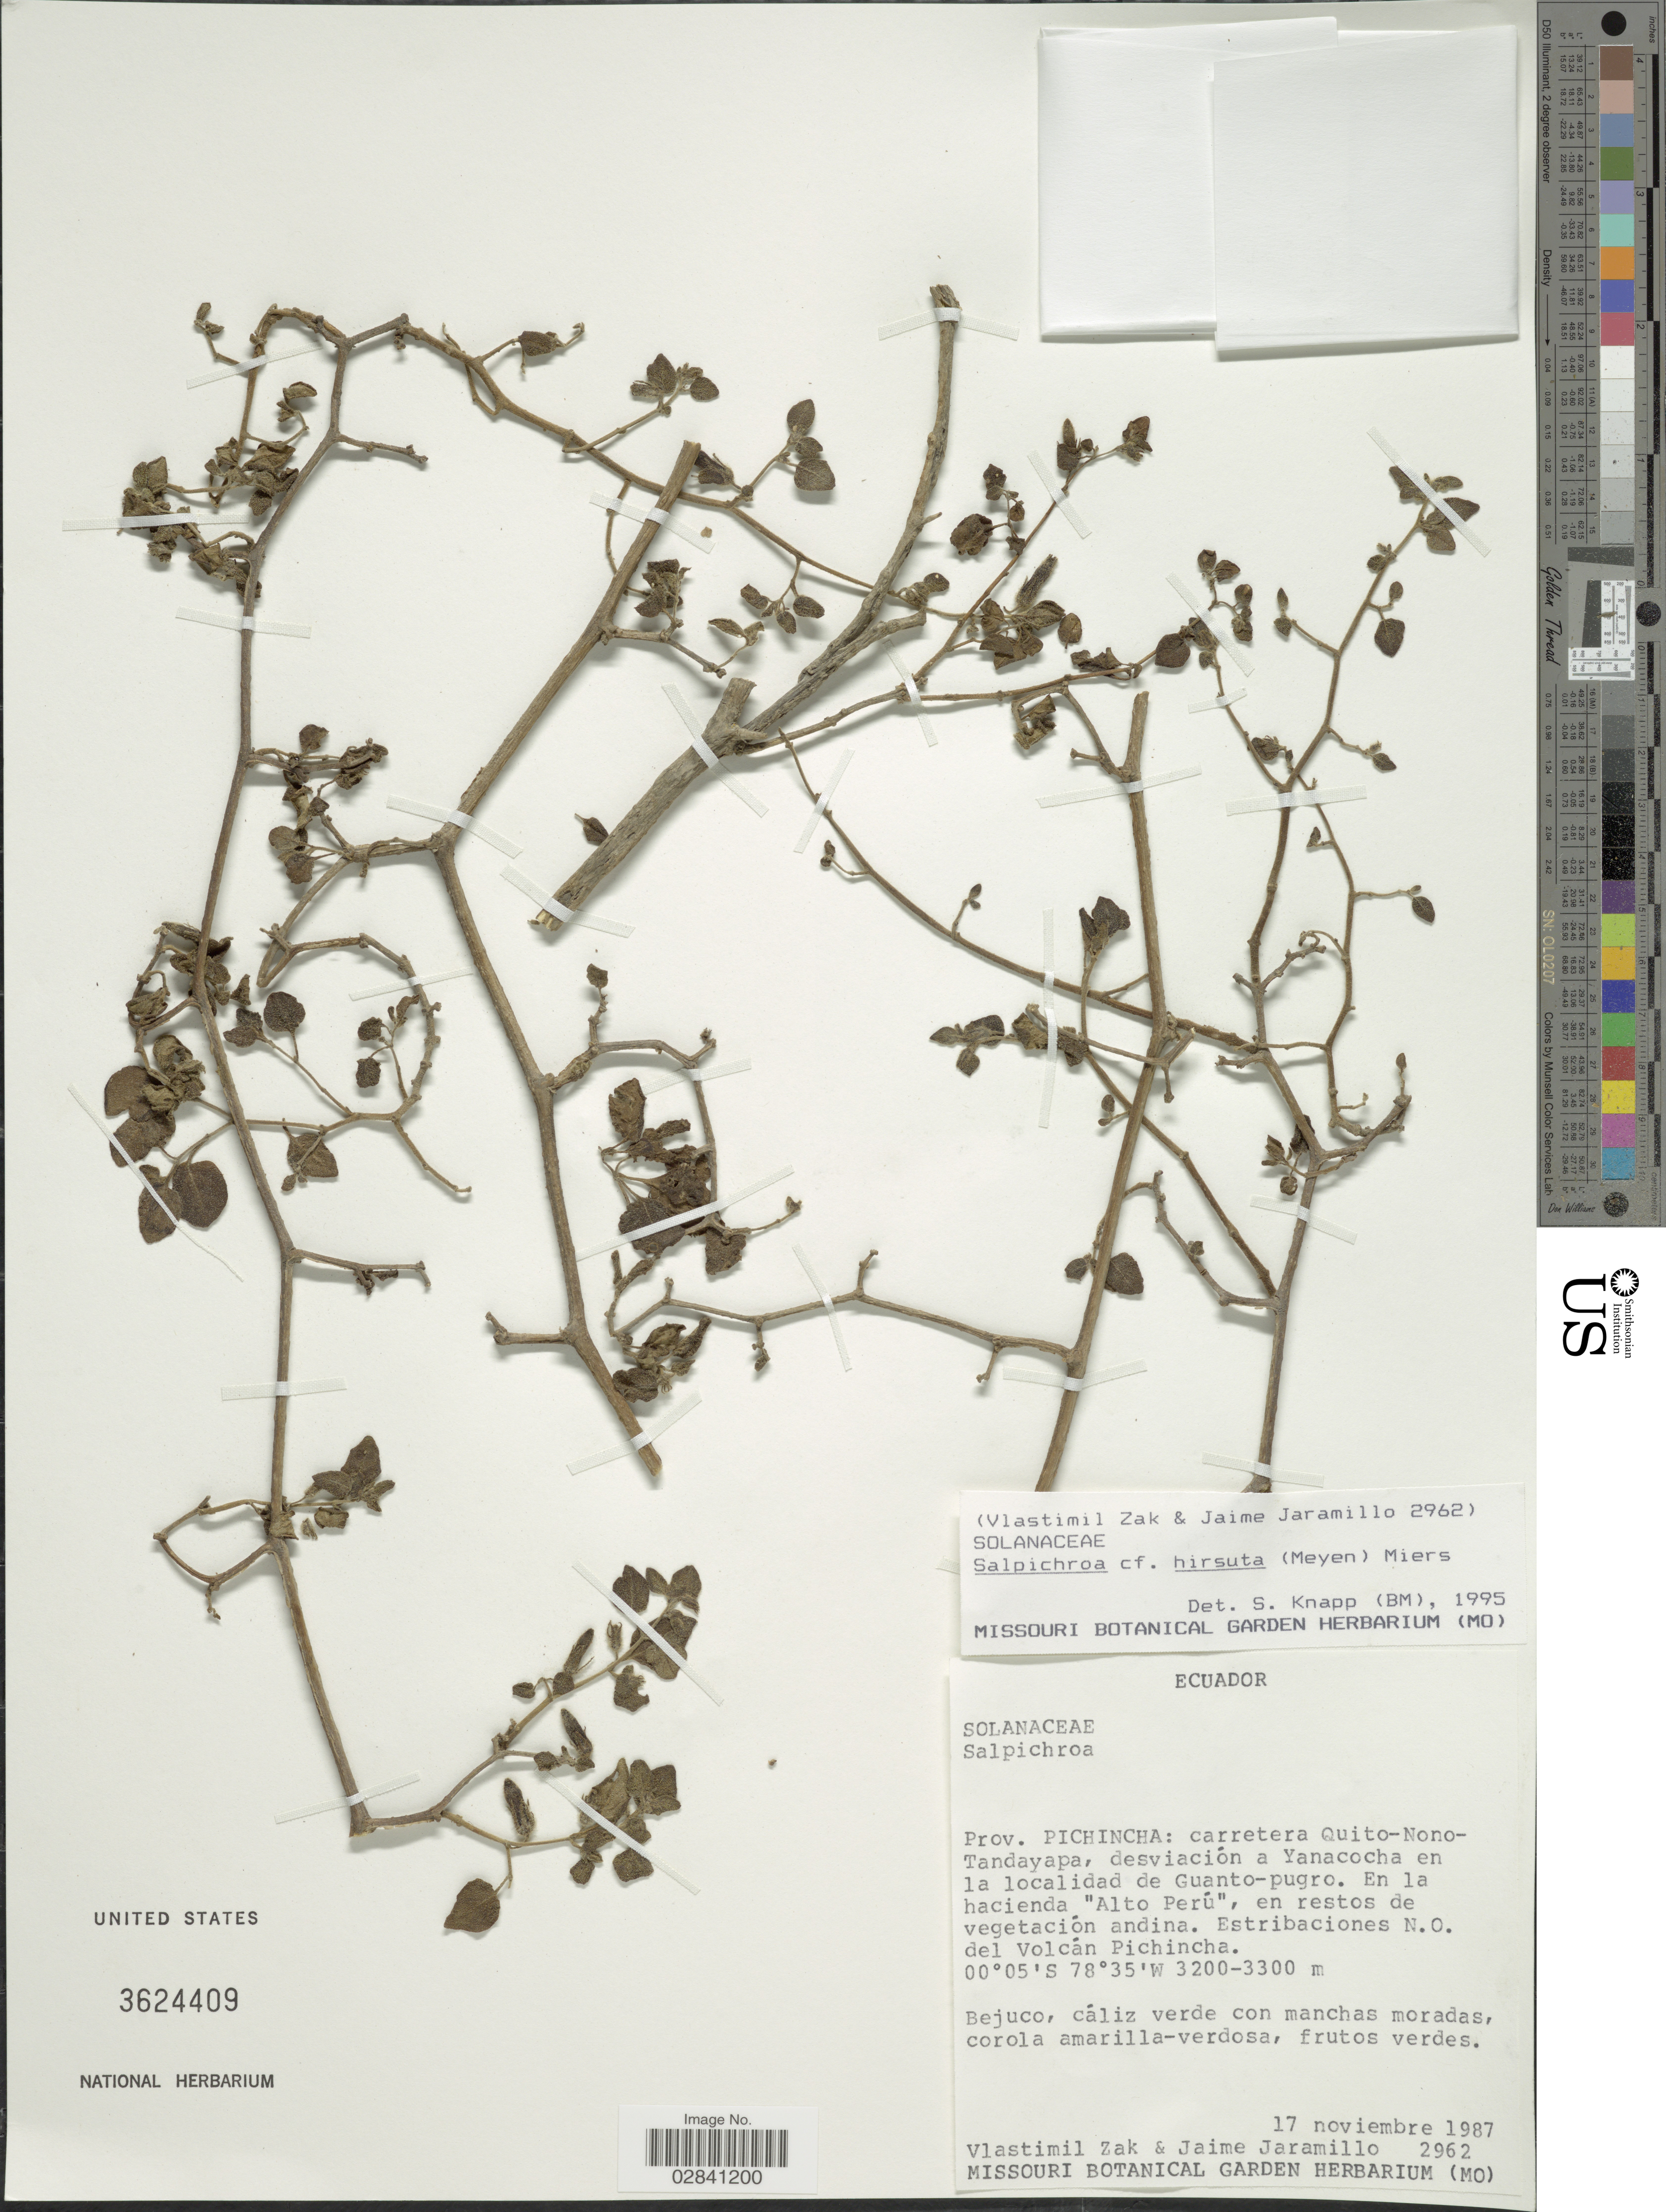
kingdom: Plantae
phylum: Tracheophyta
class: Magnoliopsida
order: Solanales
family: Solanaceae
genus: Salpichroa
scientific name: Salpichroa hirsuta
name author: (Meyen) Miers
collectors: V. Zak & J. Jaramillo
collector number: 2962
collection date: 1987-11-17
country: Ecuador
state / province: Pichincha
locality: Carretera Quito-Nono-Tandayapa, desviación a Yanacocha en la localidad de Guanto-pugro. En la hacienda "Alto Perú", en restos de vegetación andina. Estribaciones N.O. del Volcán Pichincha.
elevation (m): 3200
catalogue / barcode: US 3624409